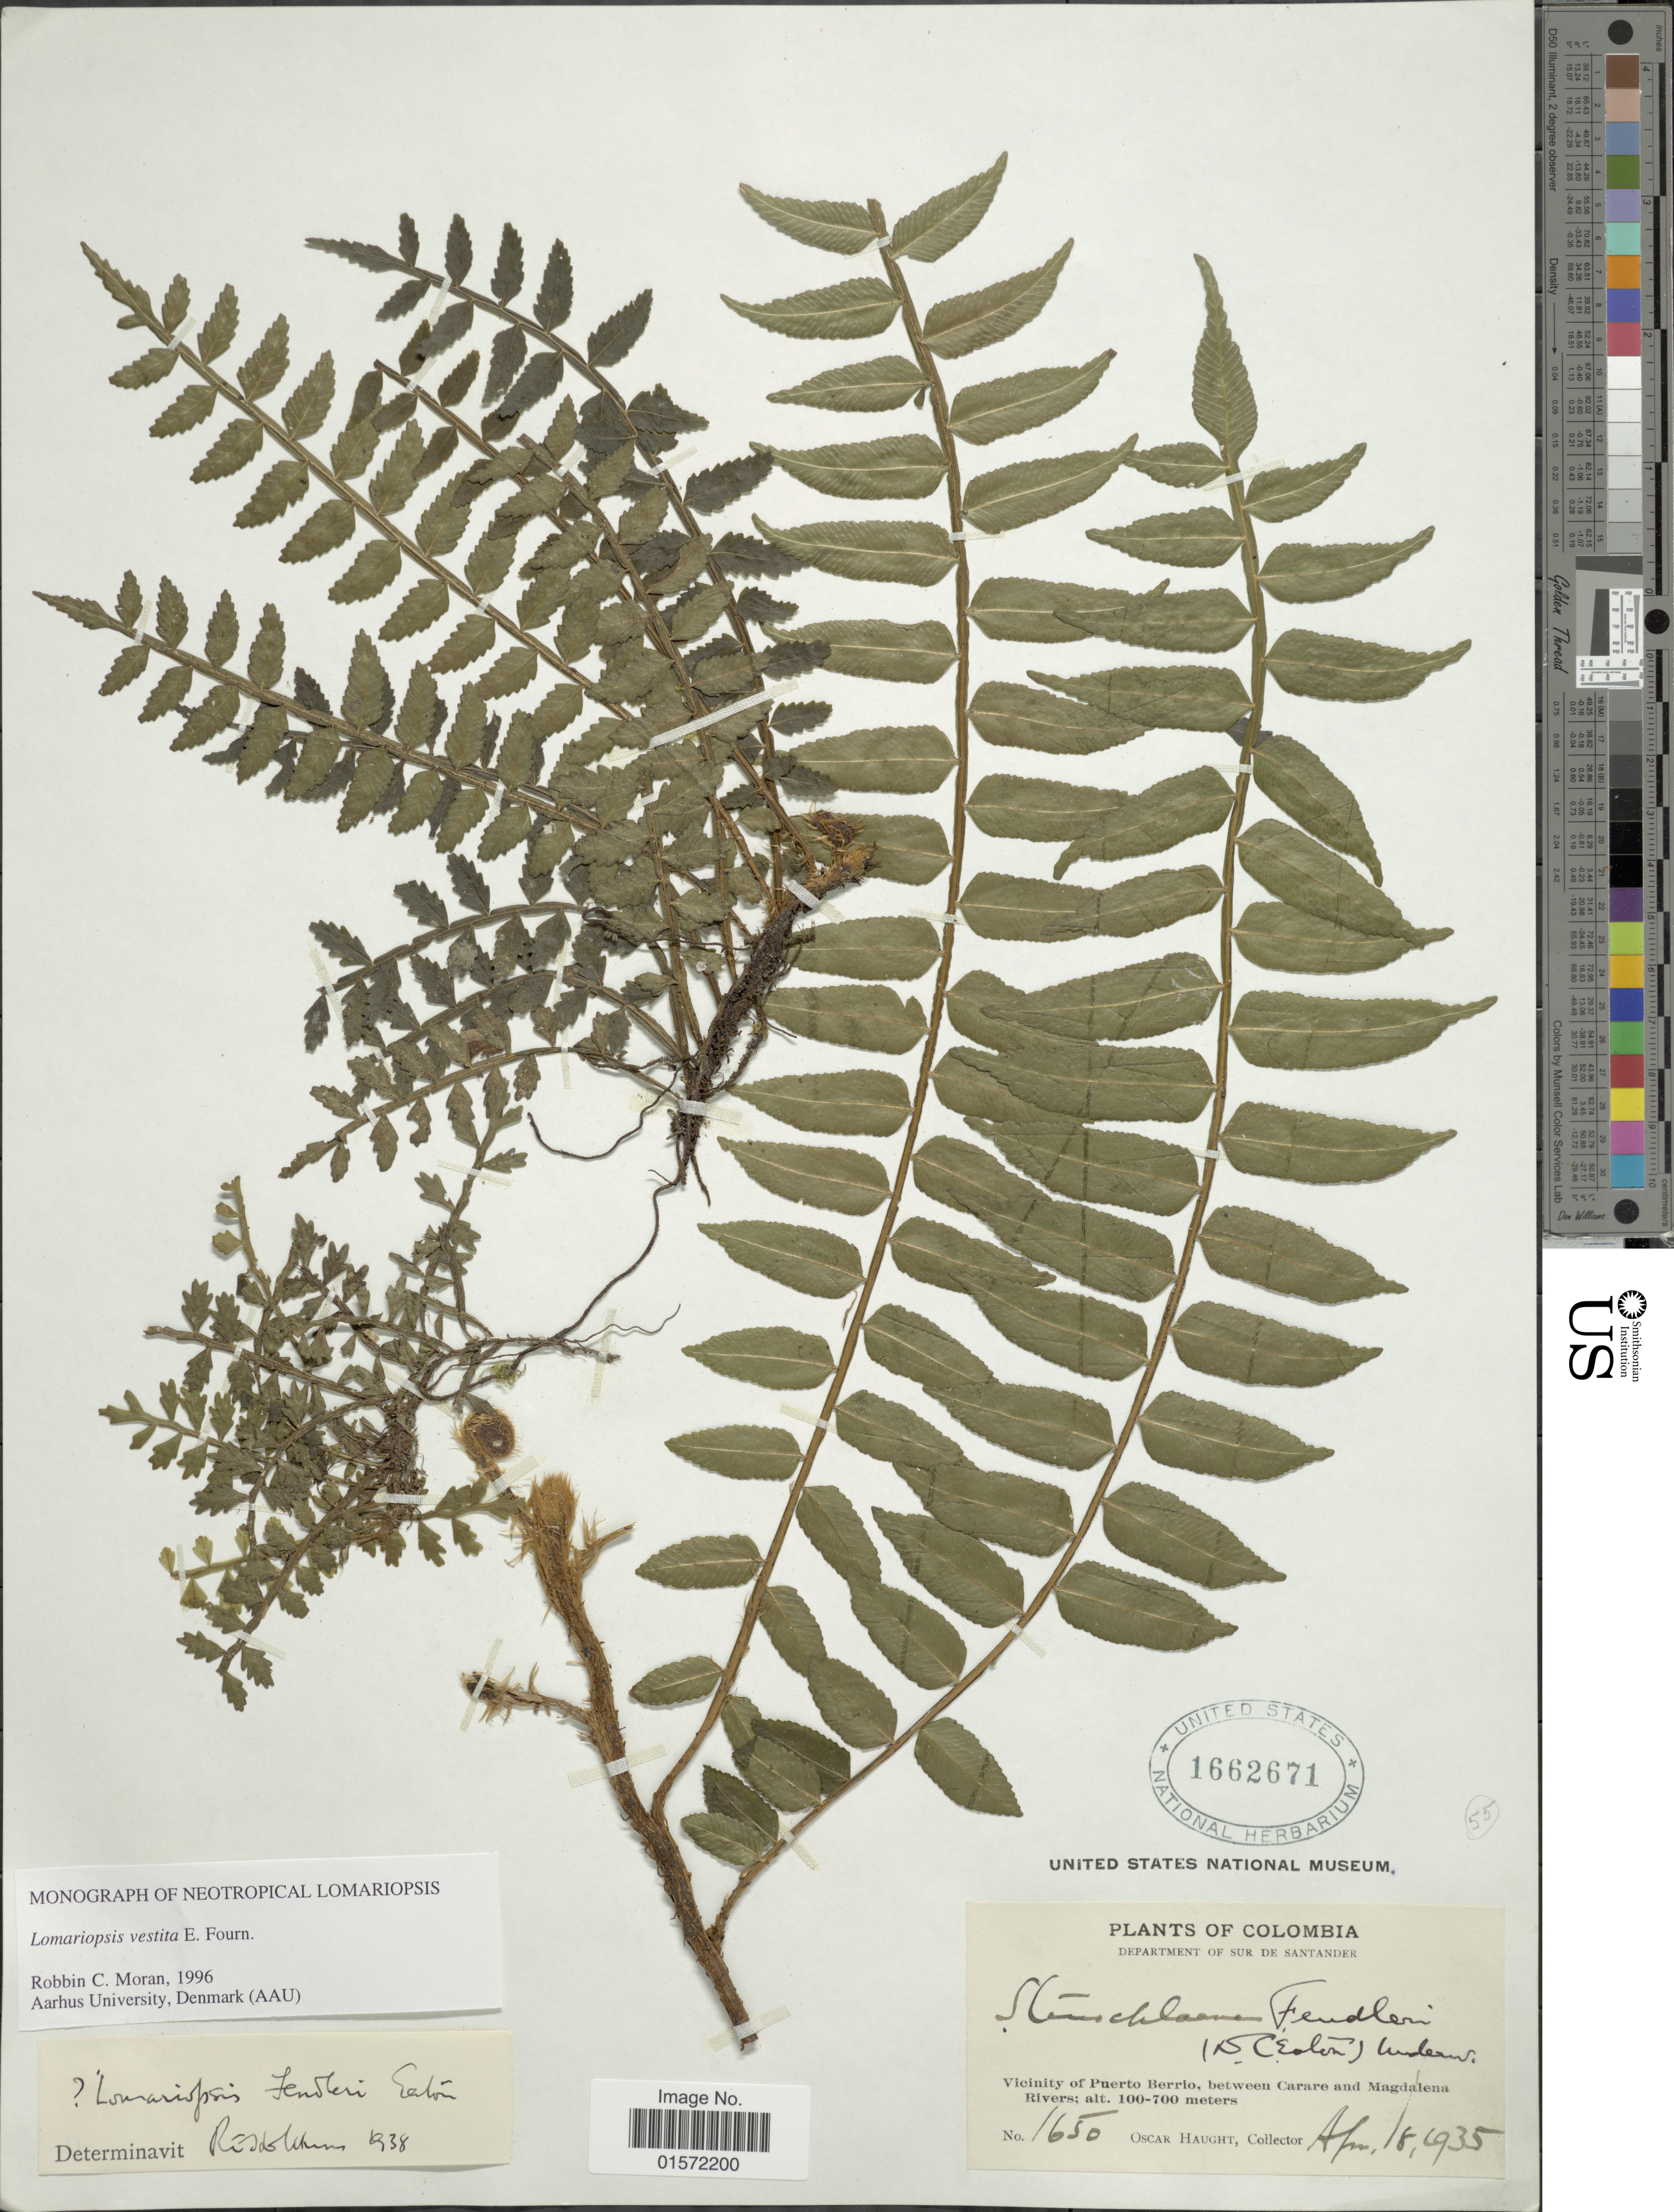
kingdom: Plantae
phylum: Tracheophyta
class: Polypodiopsida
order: Polypodiales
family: Lomariopsidaceae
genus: Lomariopsis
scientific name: Lomariopsis vestita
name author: E. Fourn.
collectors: O. L. Haught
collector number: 1650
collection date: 1935-04-18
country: Colombia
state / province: Santander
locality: Department of Sur De Santander, Vicinity of Puerto Berrio, between Carare and Magdalena Rivers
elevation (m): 100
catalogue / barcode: US 1662671